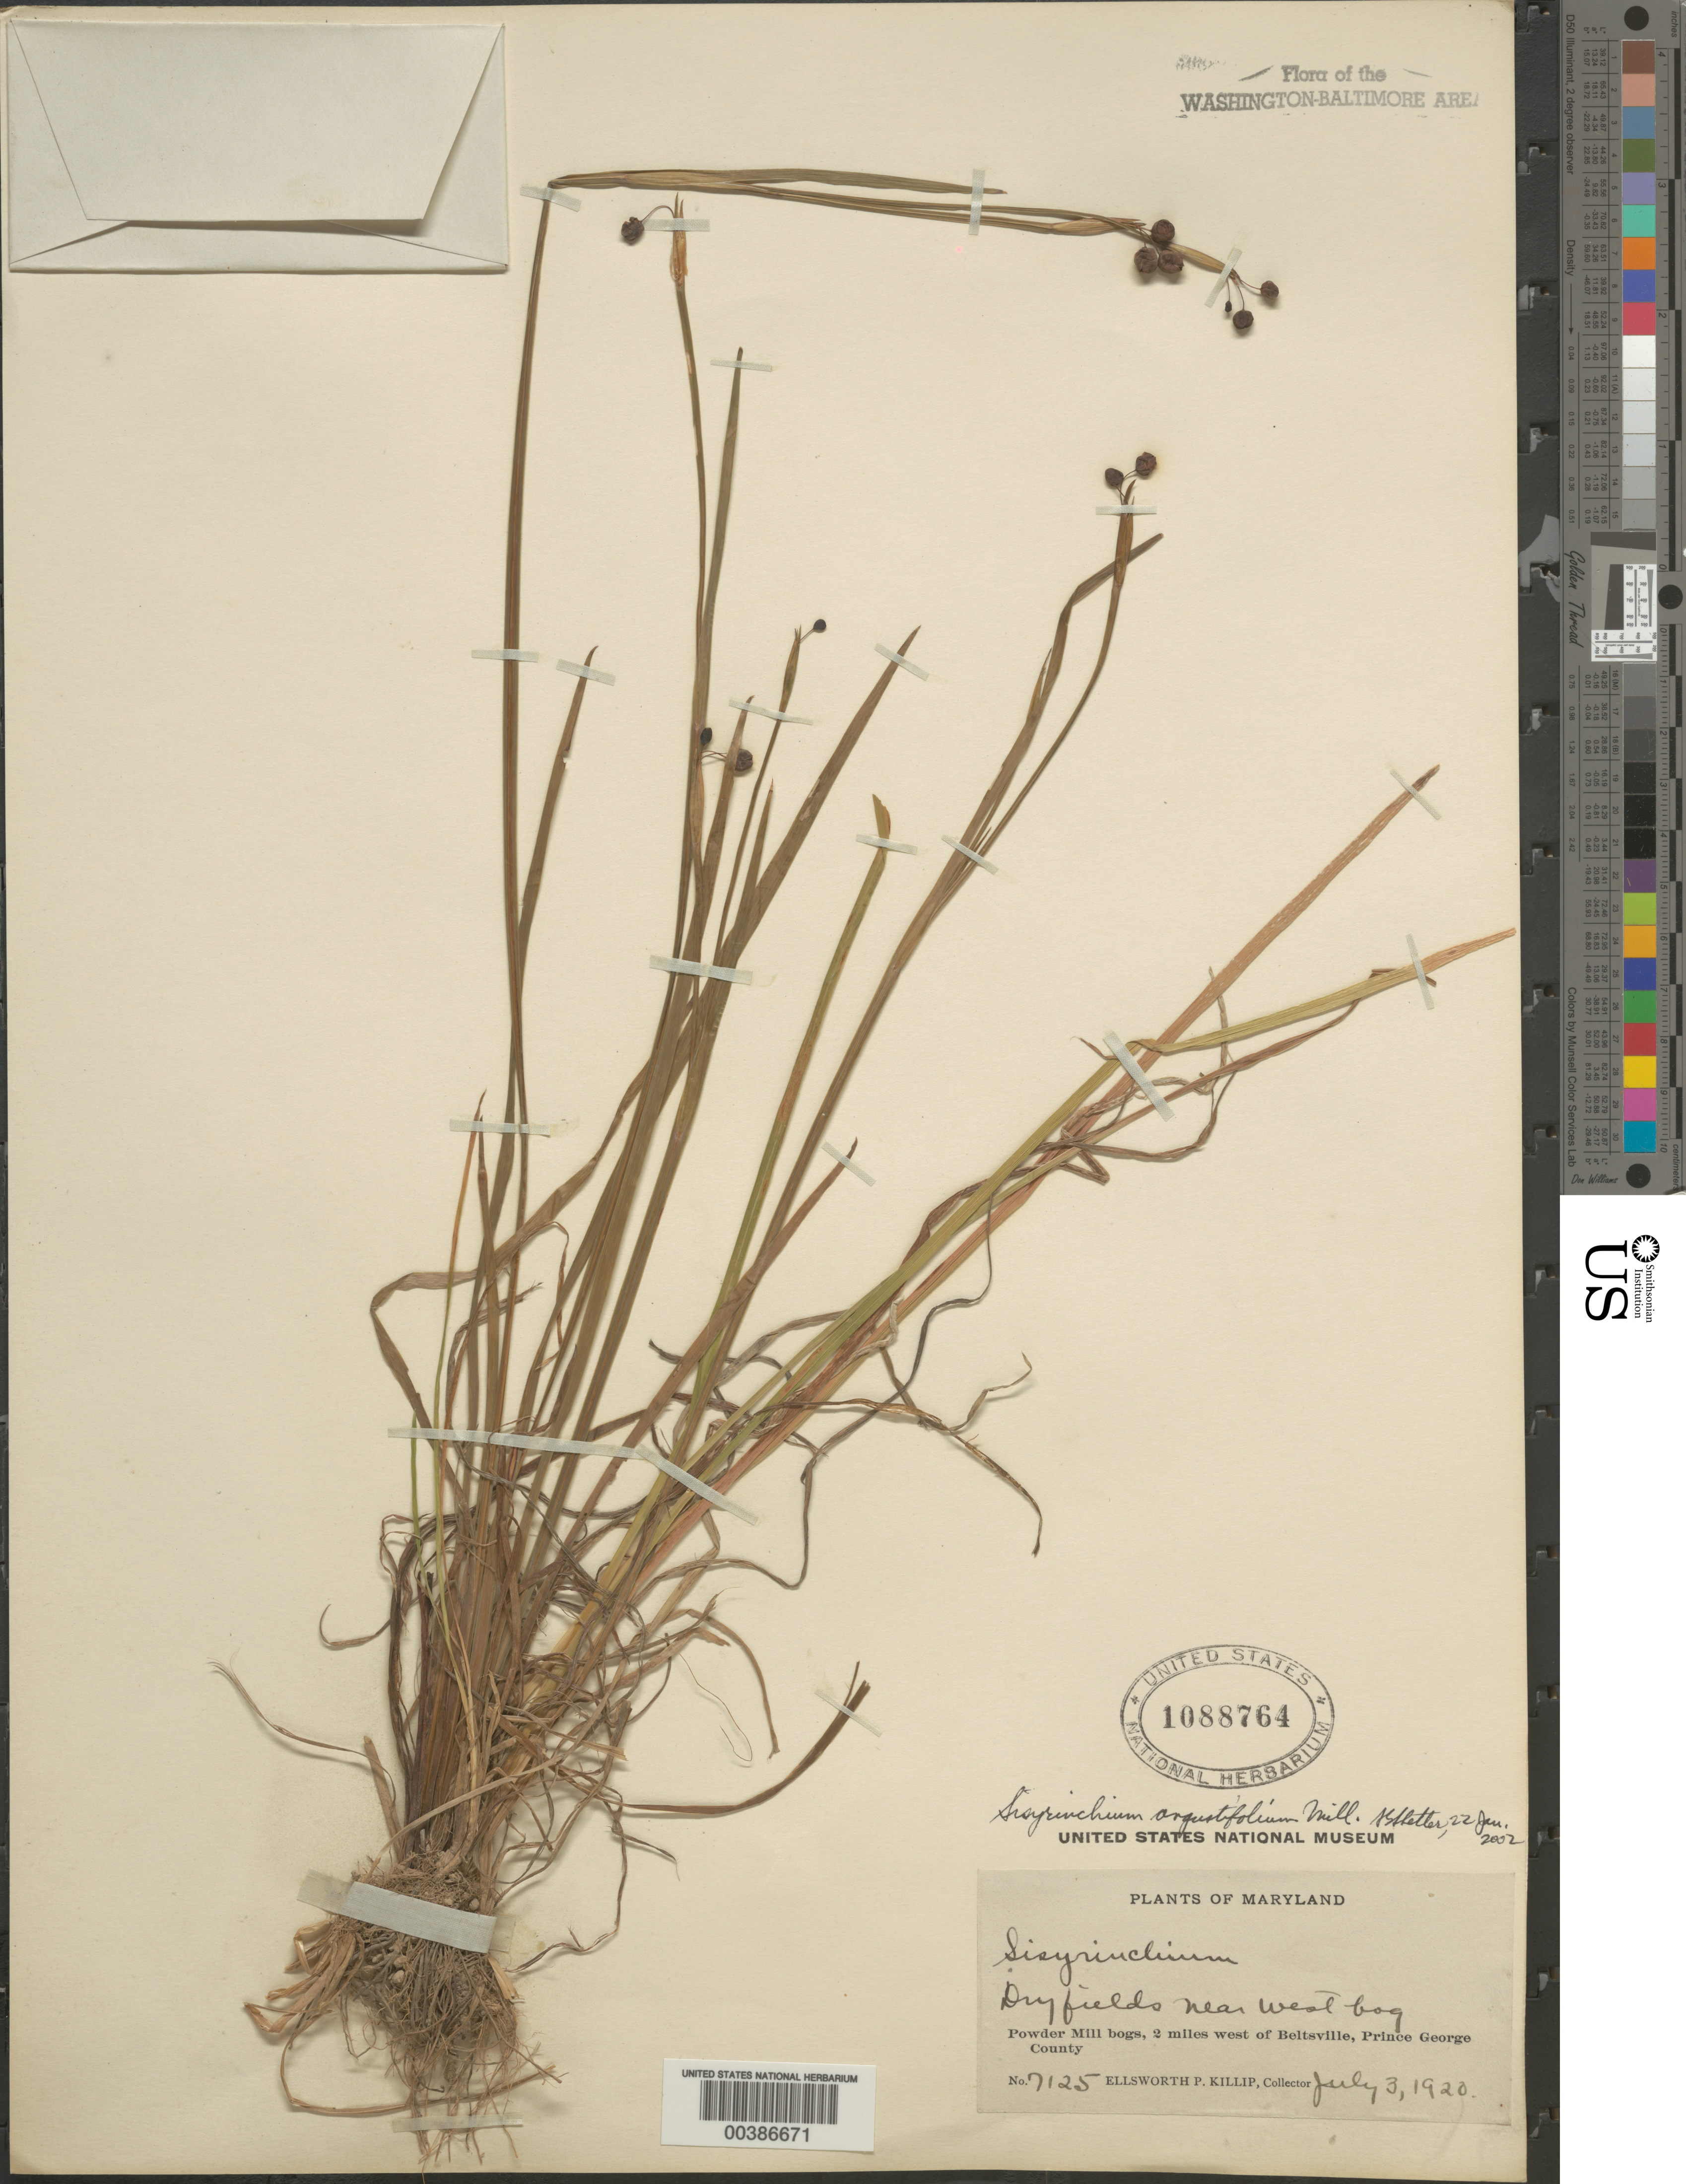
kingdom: Plantae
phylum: Tracheophyta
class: Liliopsida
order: Asparagales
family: Iridaceae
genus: Sisyrinchium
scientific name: Sisyrinchium angustifolium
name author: Mill.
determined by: Shetler, Stanwyn G., (US), NMNH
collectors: E. P. Killip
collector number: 7125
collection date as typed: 03 Jul 1920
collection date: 1920-07-03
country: United States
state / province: Maryland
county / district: Prince George's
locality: Powder Mill Bogs, west of Beltsville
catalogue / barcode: US 1088764